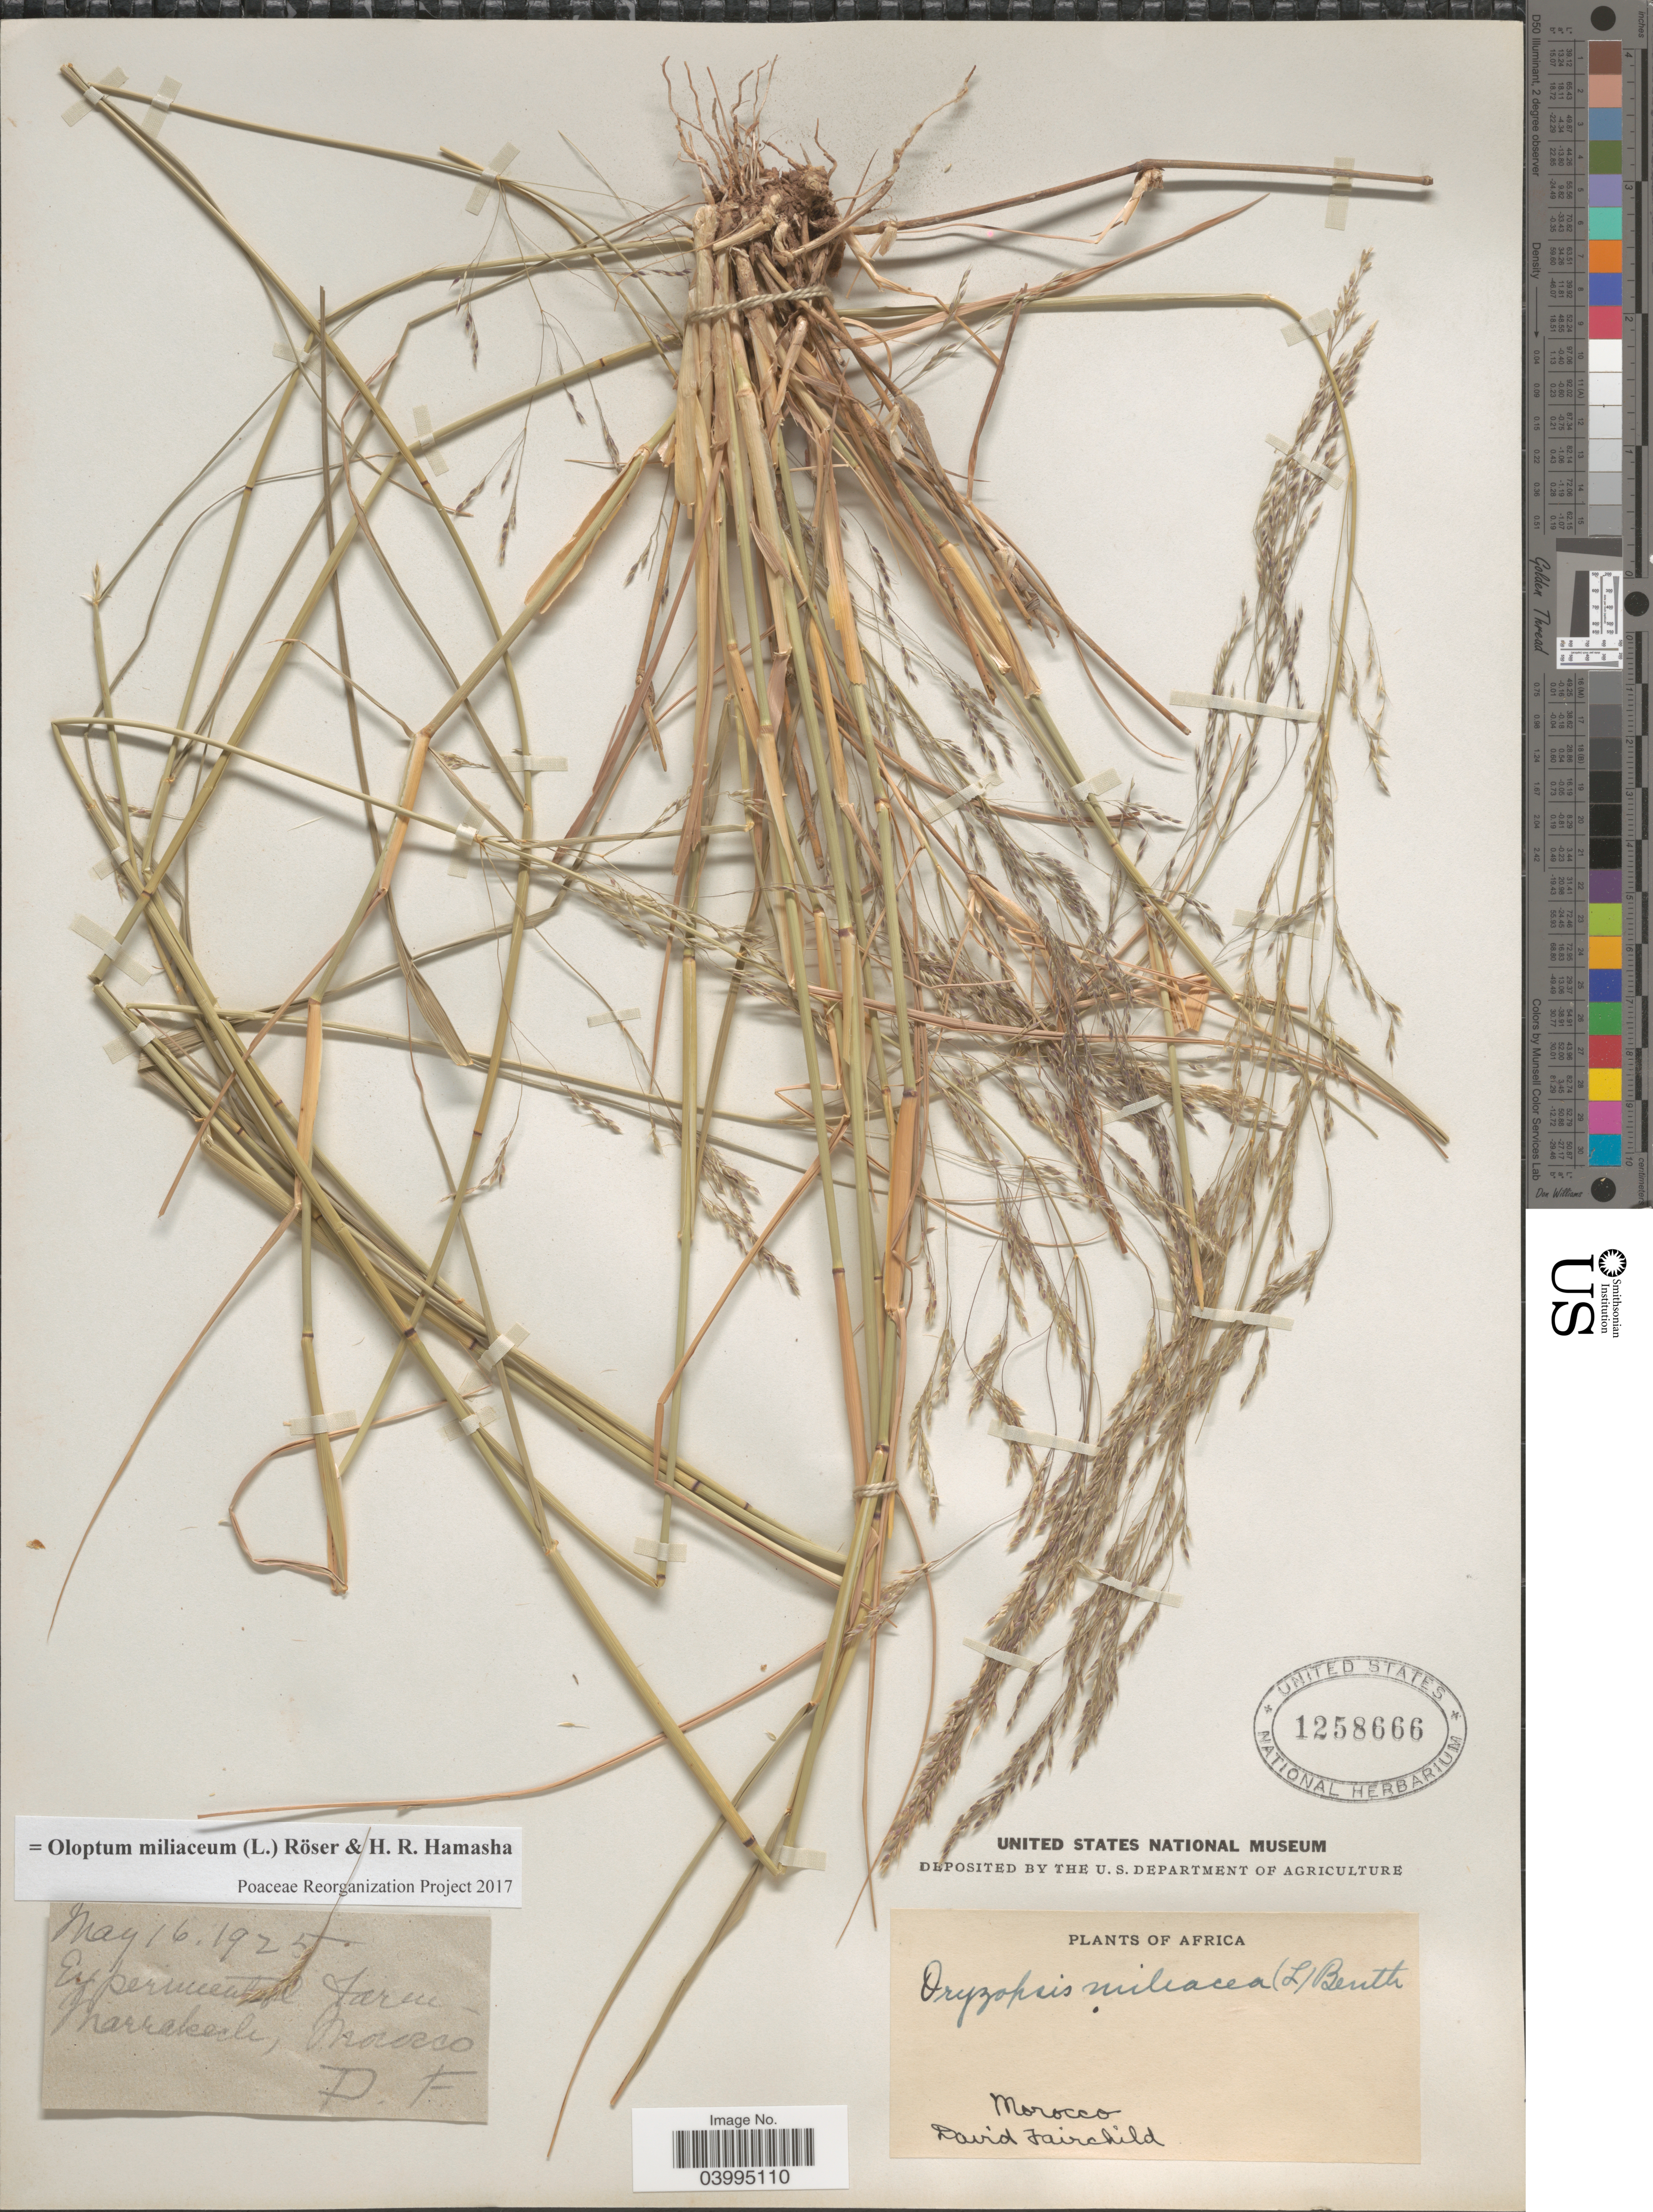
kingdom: Plantae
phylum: Tracheophyta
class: Liliopsida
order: Poales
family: Poaceae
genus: Oloptum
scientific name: Oloptum miliaceum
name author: Röser & H. R. Hamasha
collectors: D. Fairchild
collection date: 1925-05-16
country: Morocco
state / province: Marrakech-Tensift-Al Haouz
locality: Experimental Farm - Marrakech.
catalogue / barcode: US 1258666